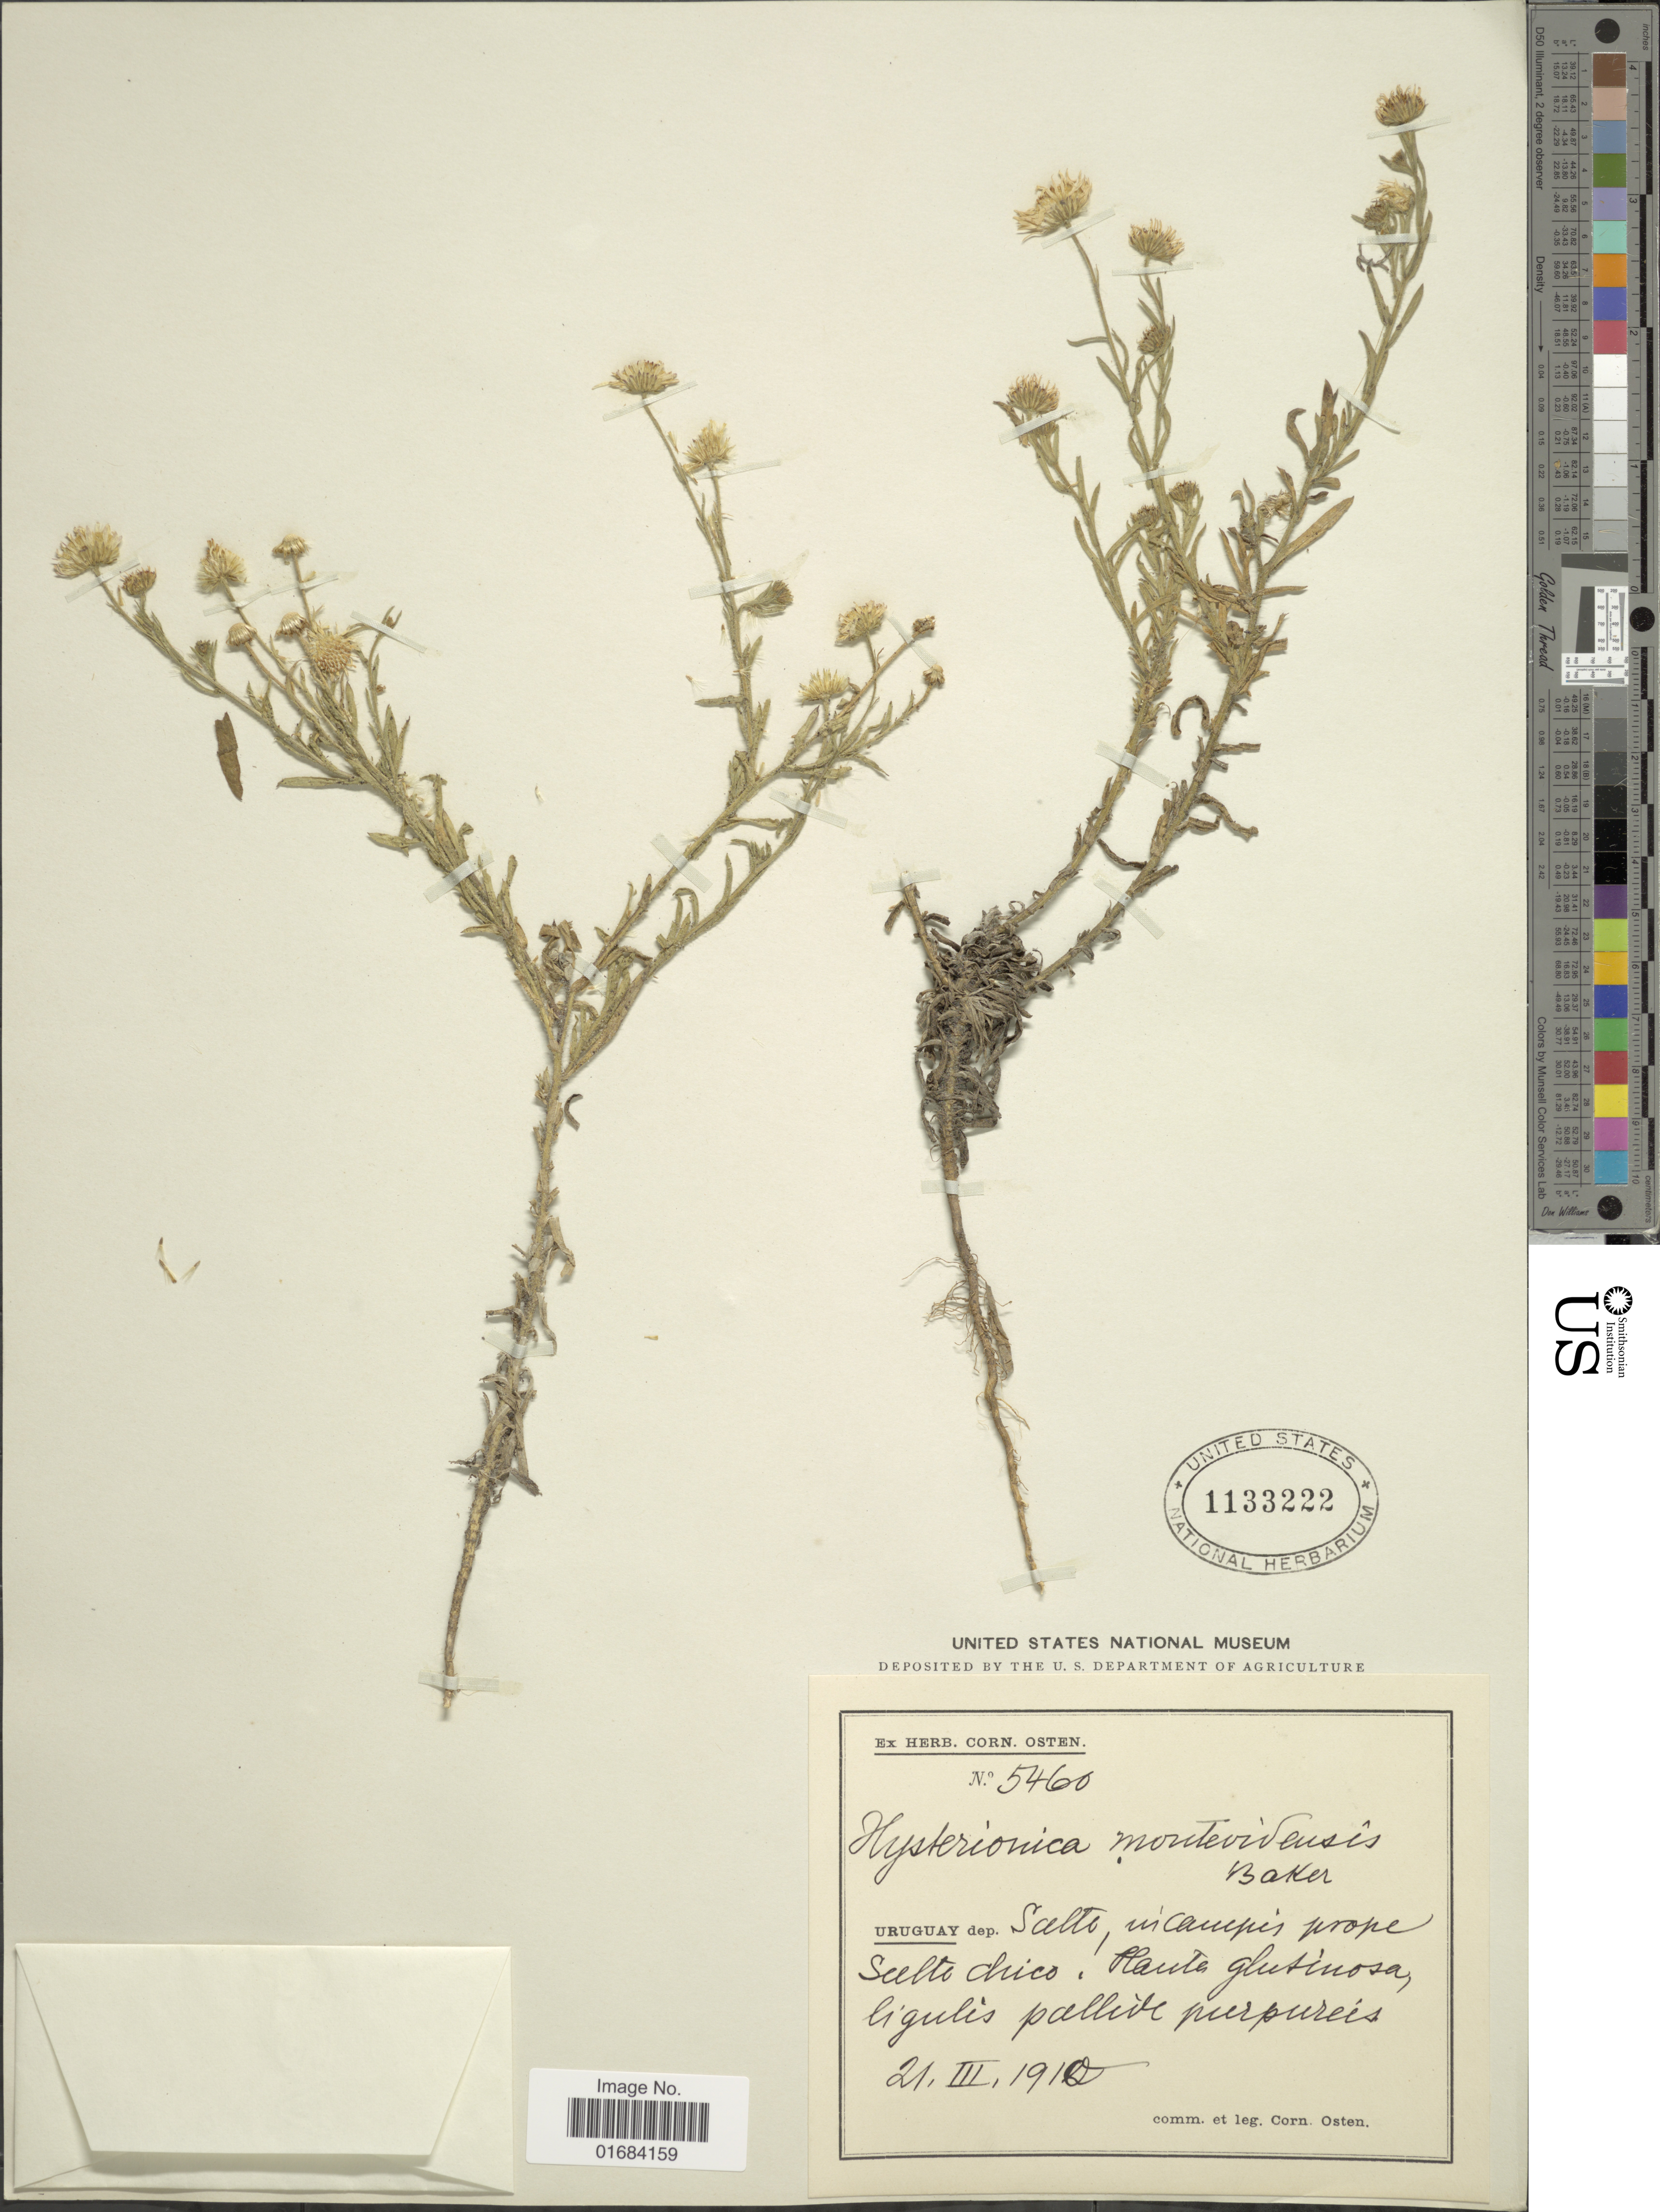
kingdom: Plantae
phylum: Tracheophyta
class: Magnoliopsida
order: Asterales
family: Asteraceae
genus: Hysterionica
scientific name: Hysterionica montevidensis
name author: Baker in Mart.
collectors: C. Osten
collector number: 5460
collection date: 1910-03-21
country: Uruguay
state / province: Salto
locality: In campis prope Salto chico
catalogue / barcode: US 1133222